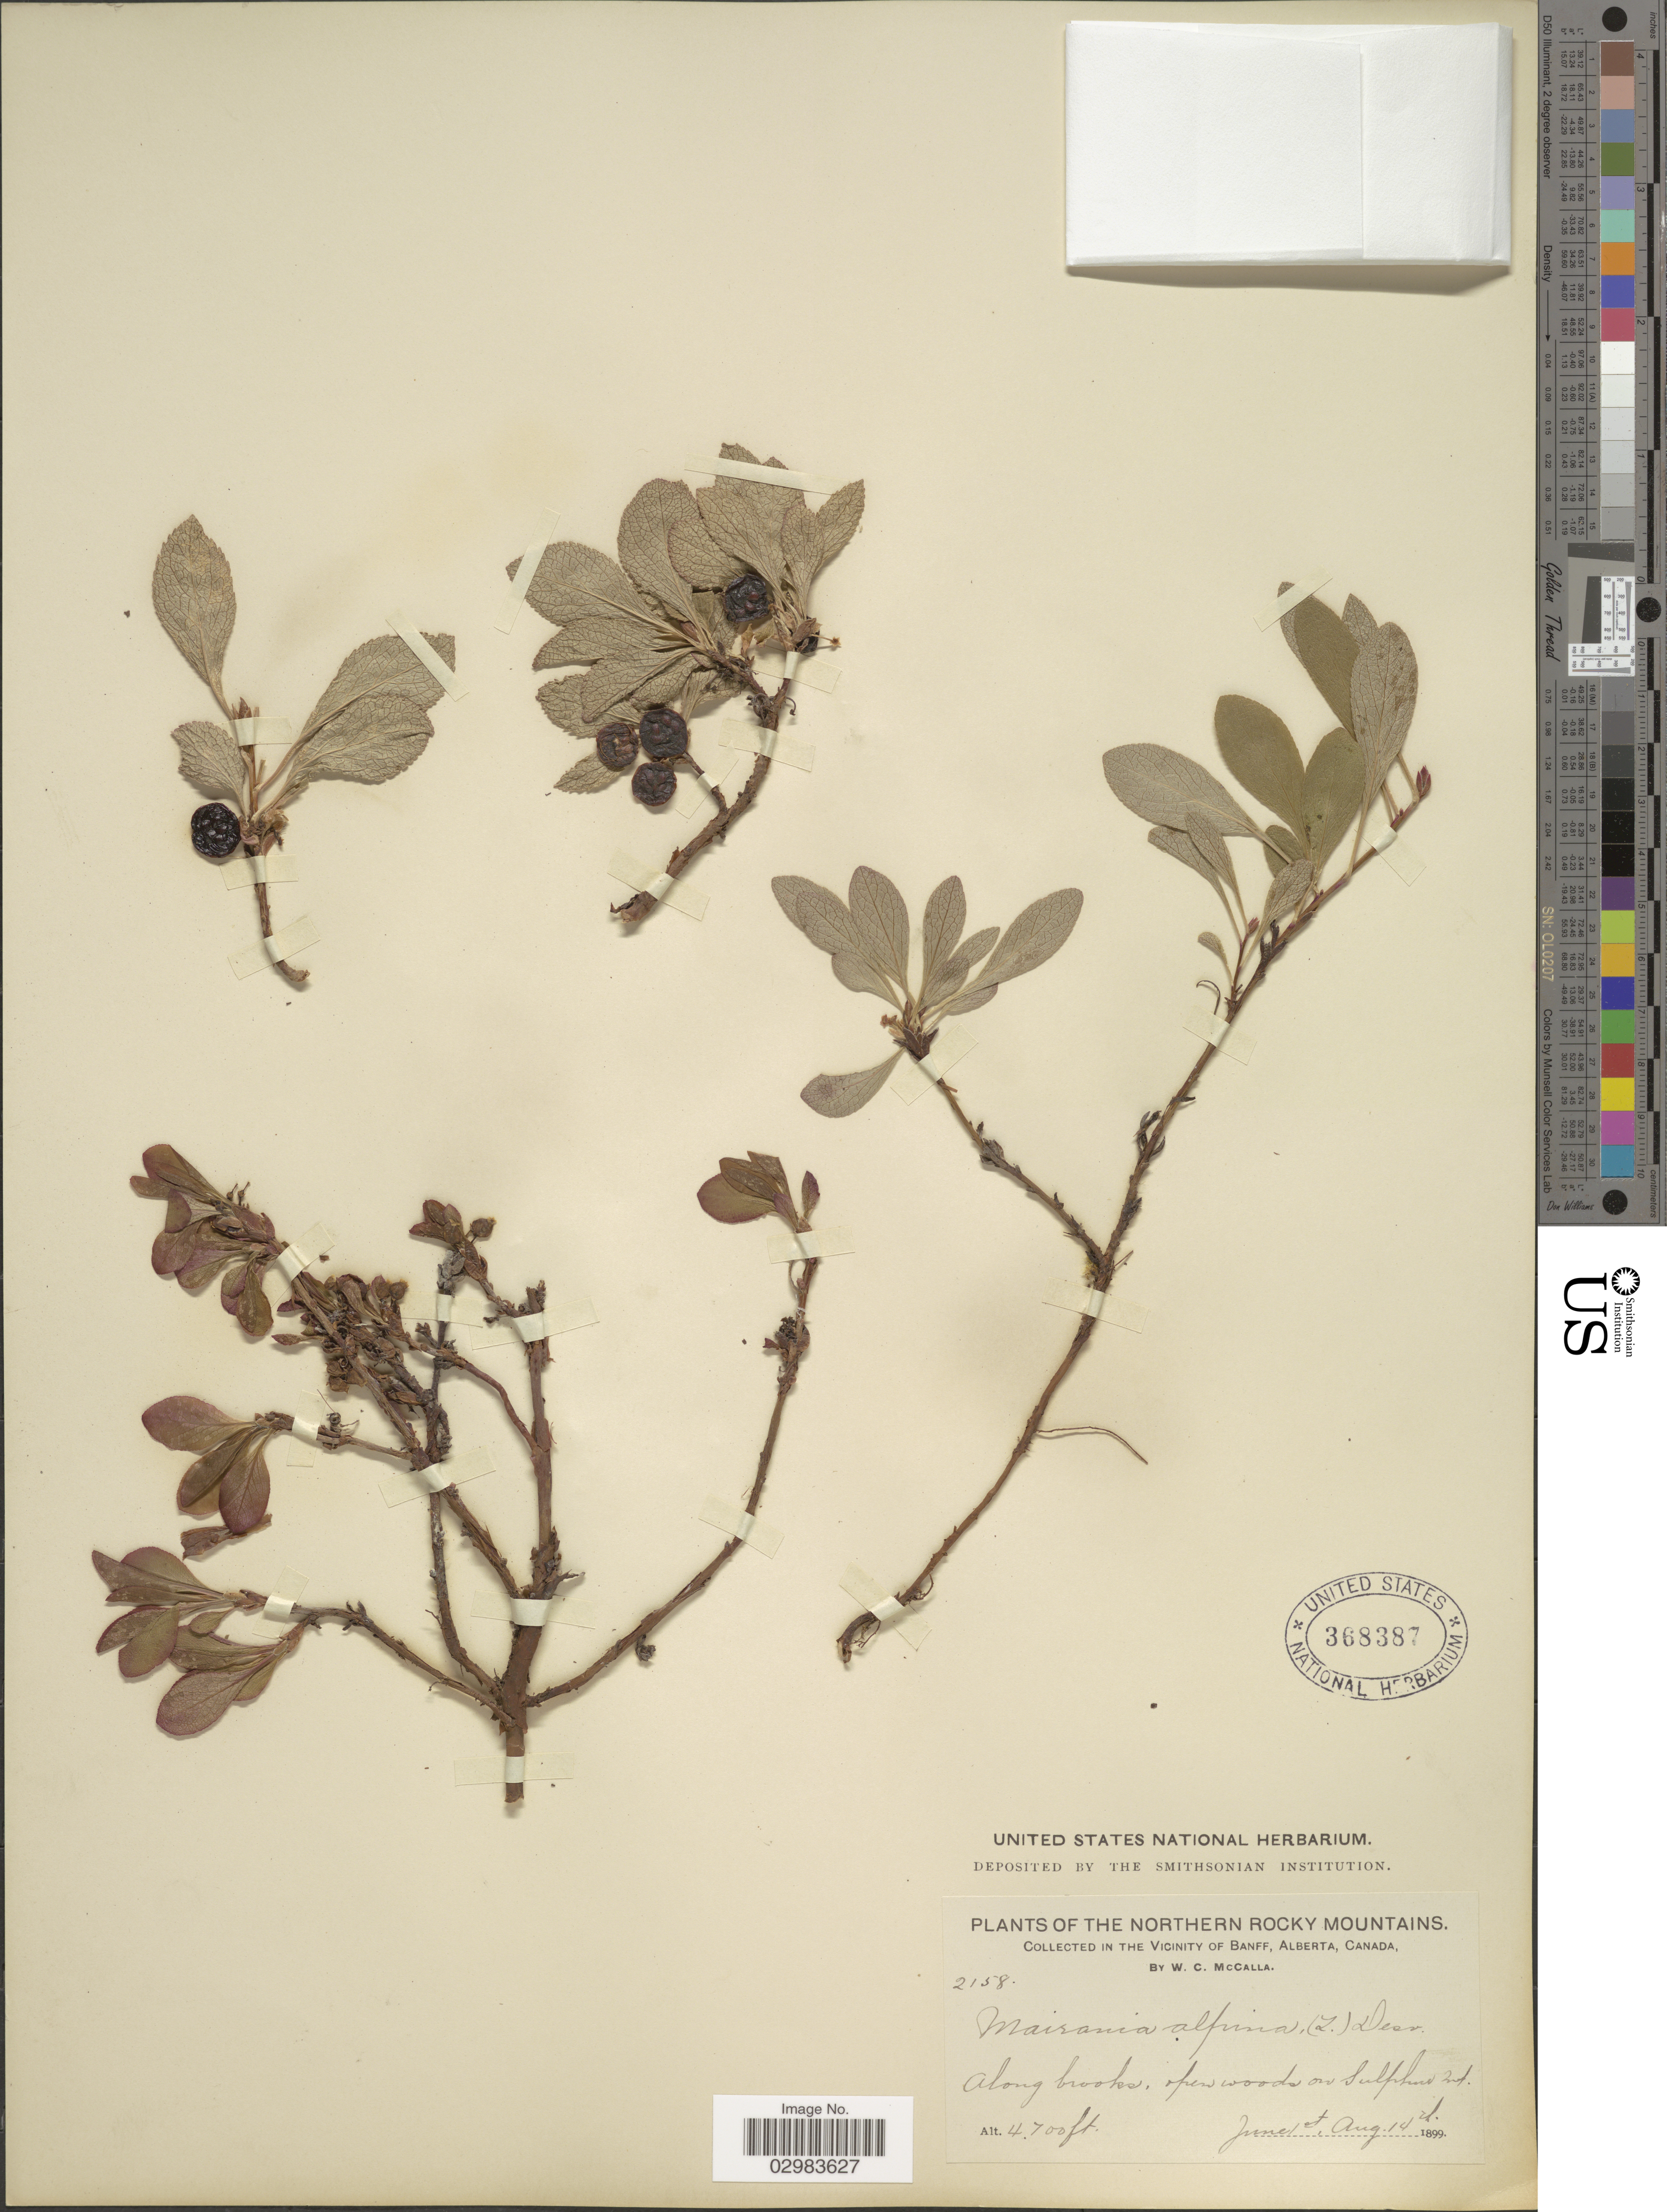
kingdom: Plantae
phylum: Tracheophyta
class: Magnoliopsida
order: Ericales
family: Ericaceae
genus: Arctostaphylos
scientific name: Arctostaphylos alpina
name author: (L.) Spreng.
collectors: W. McCalla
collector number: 2158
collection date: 1899-06/1899-08-14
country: Canada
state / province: Alberta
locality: The Northern Rocky Mountains, In The Vicinity of Banff, Alberta, Canada, along brooks, open woods on Sulphur Mt.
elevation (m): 1433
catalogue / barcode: US 368387